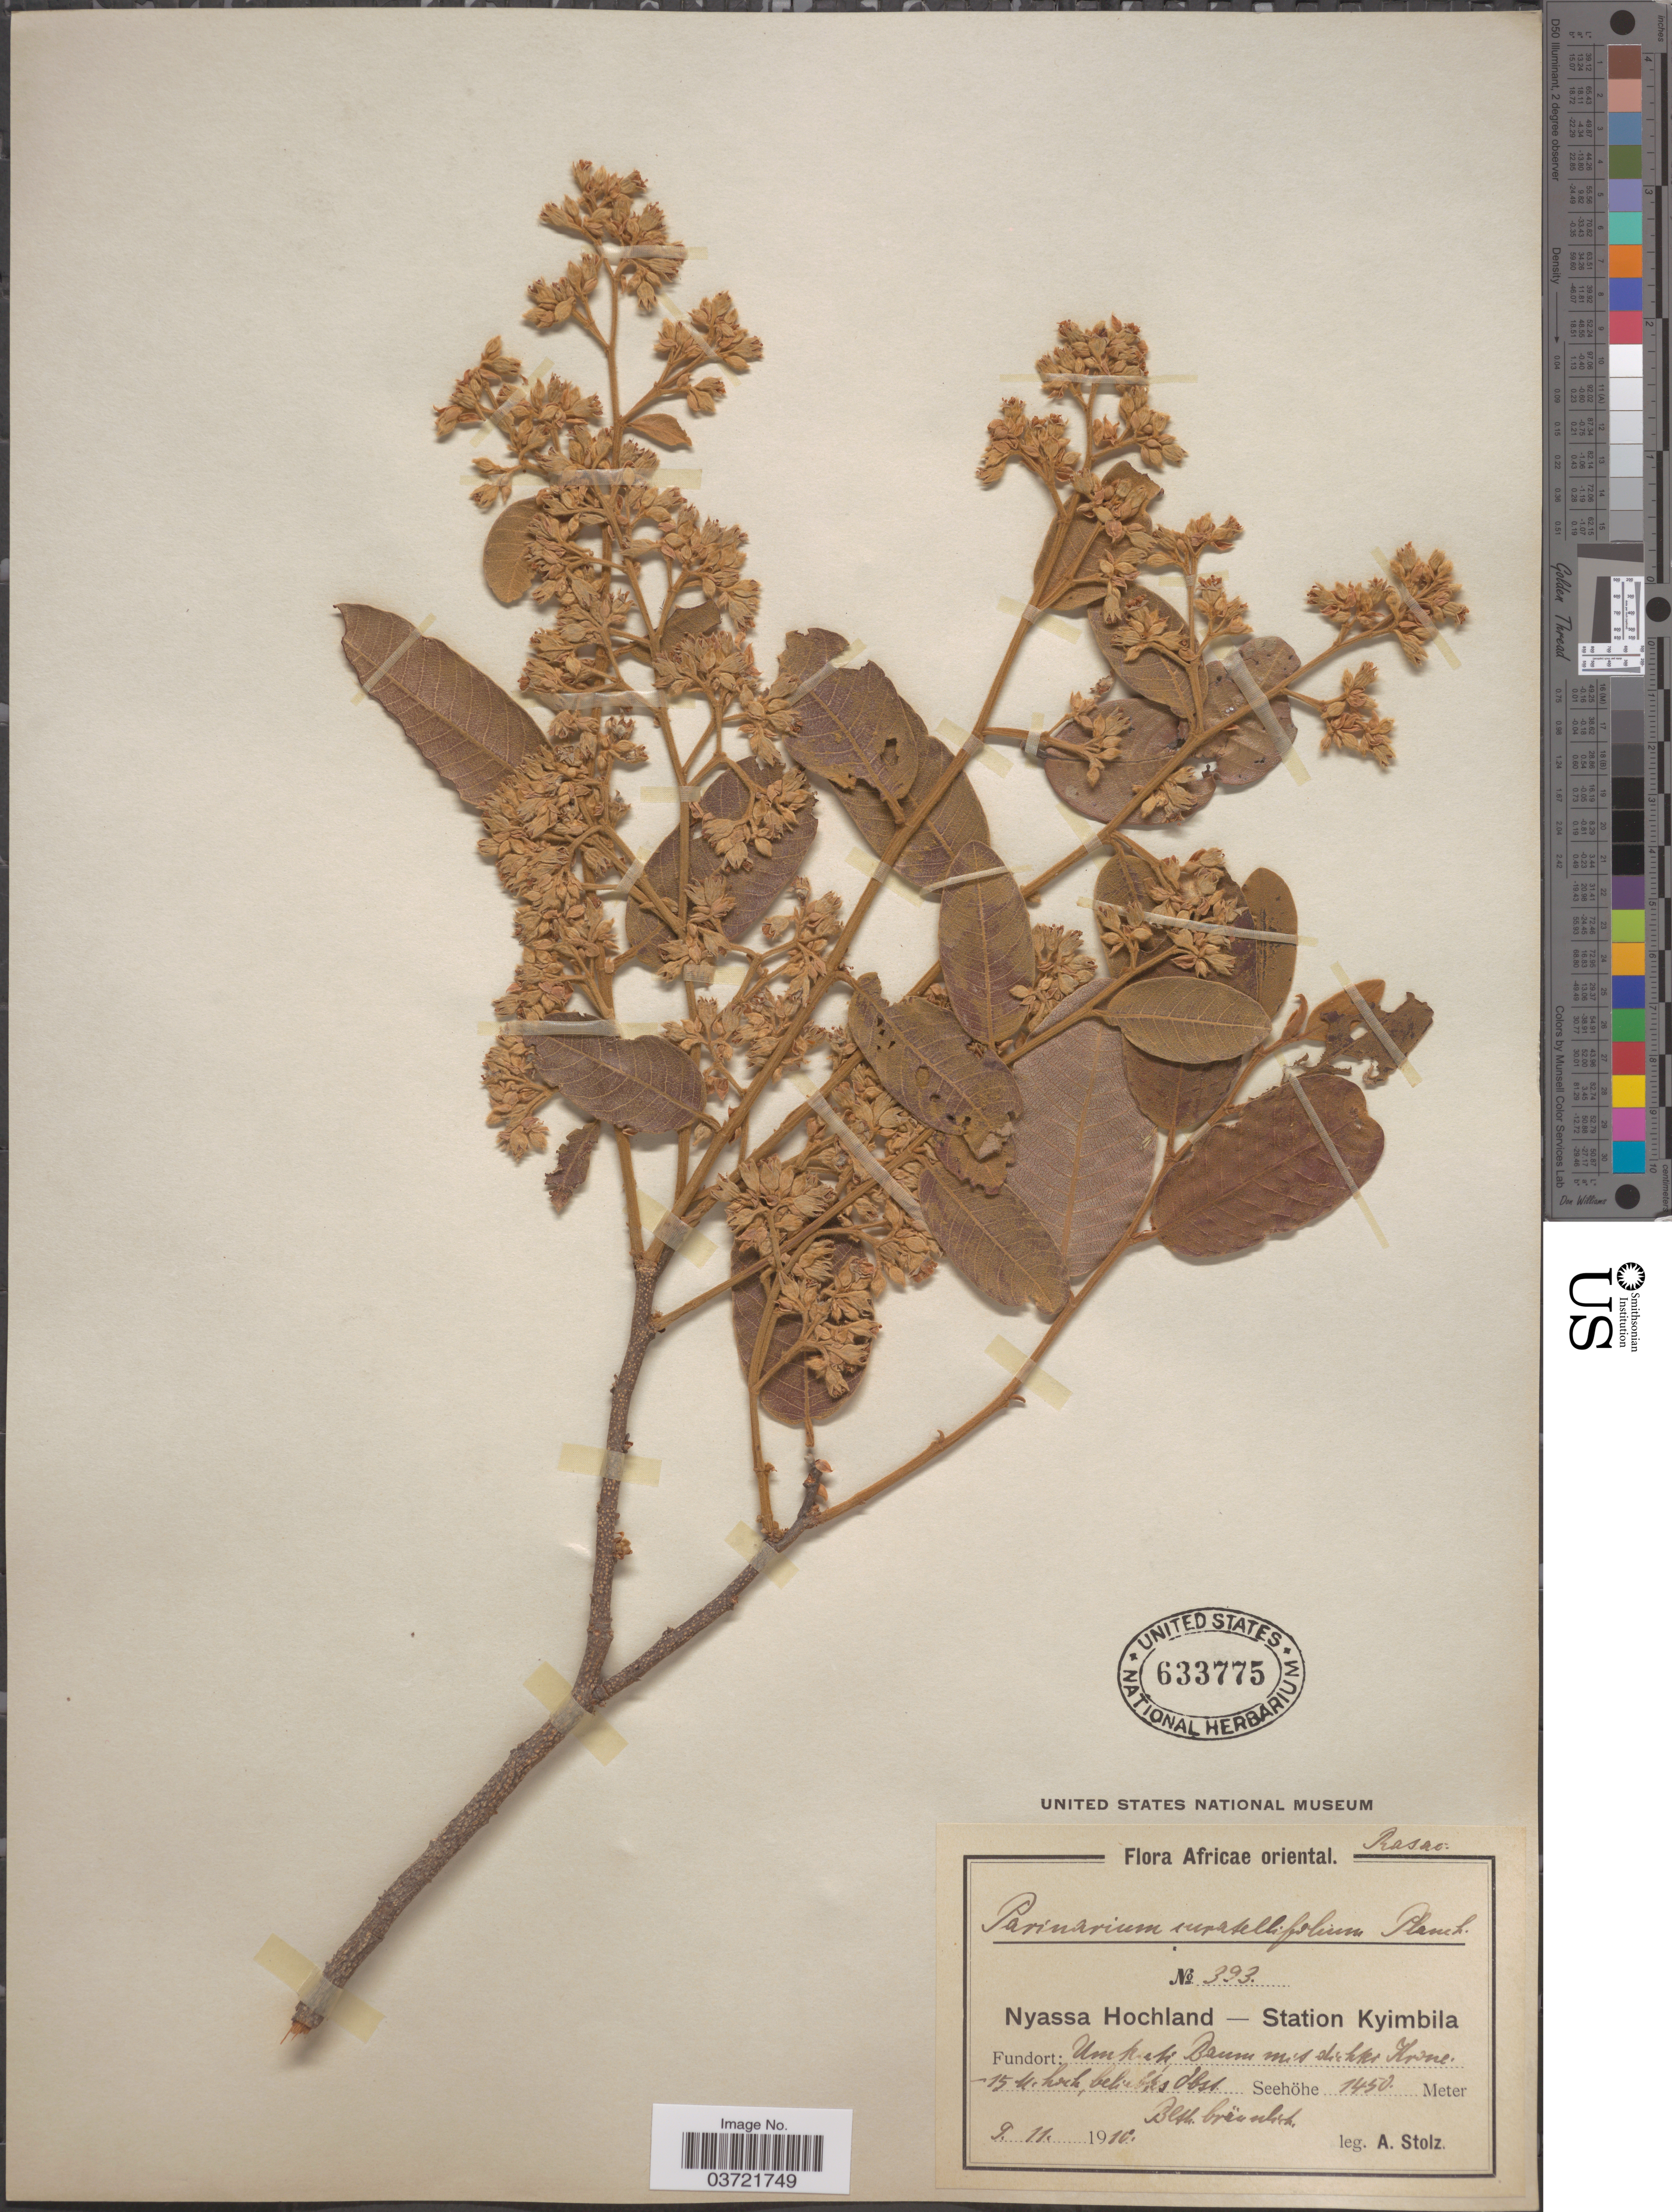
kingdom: Plantae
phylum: Tracheophyta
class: Magnoliopsida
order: Malpighiales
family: Chrysobalanaceae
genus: Parinari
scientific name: Parinari curatellifolia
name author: Planch. ex Benth.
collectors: A. Stolz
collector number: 393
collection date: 1910-11-09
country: Tanzania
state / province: Mbeya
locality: Africae oriental. Nyassa Hochland - Station Kyimbila. Umkeli [interpreted], Baum mit slichter Krone. [interpreted]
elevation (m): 1450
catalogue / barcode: US 633775